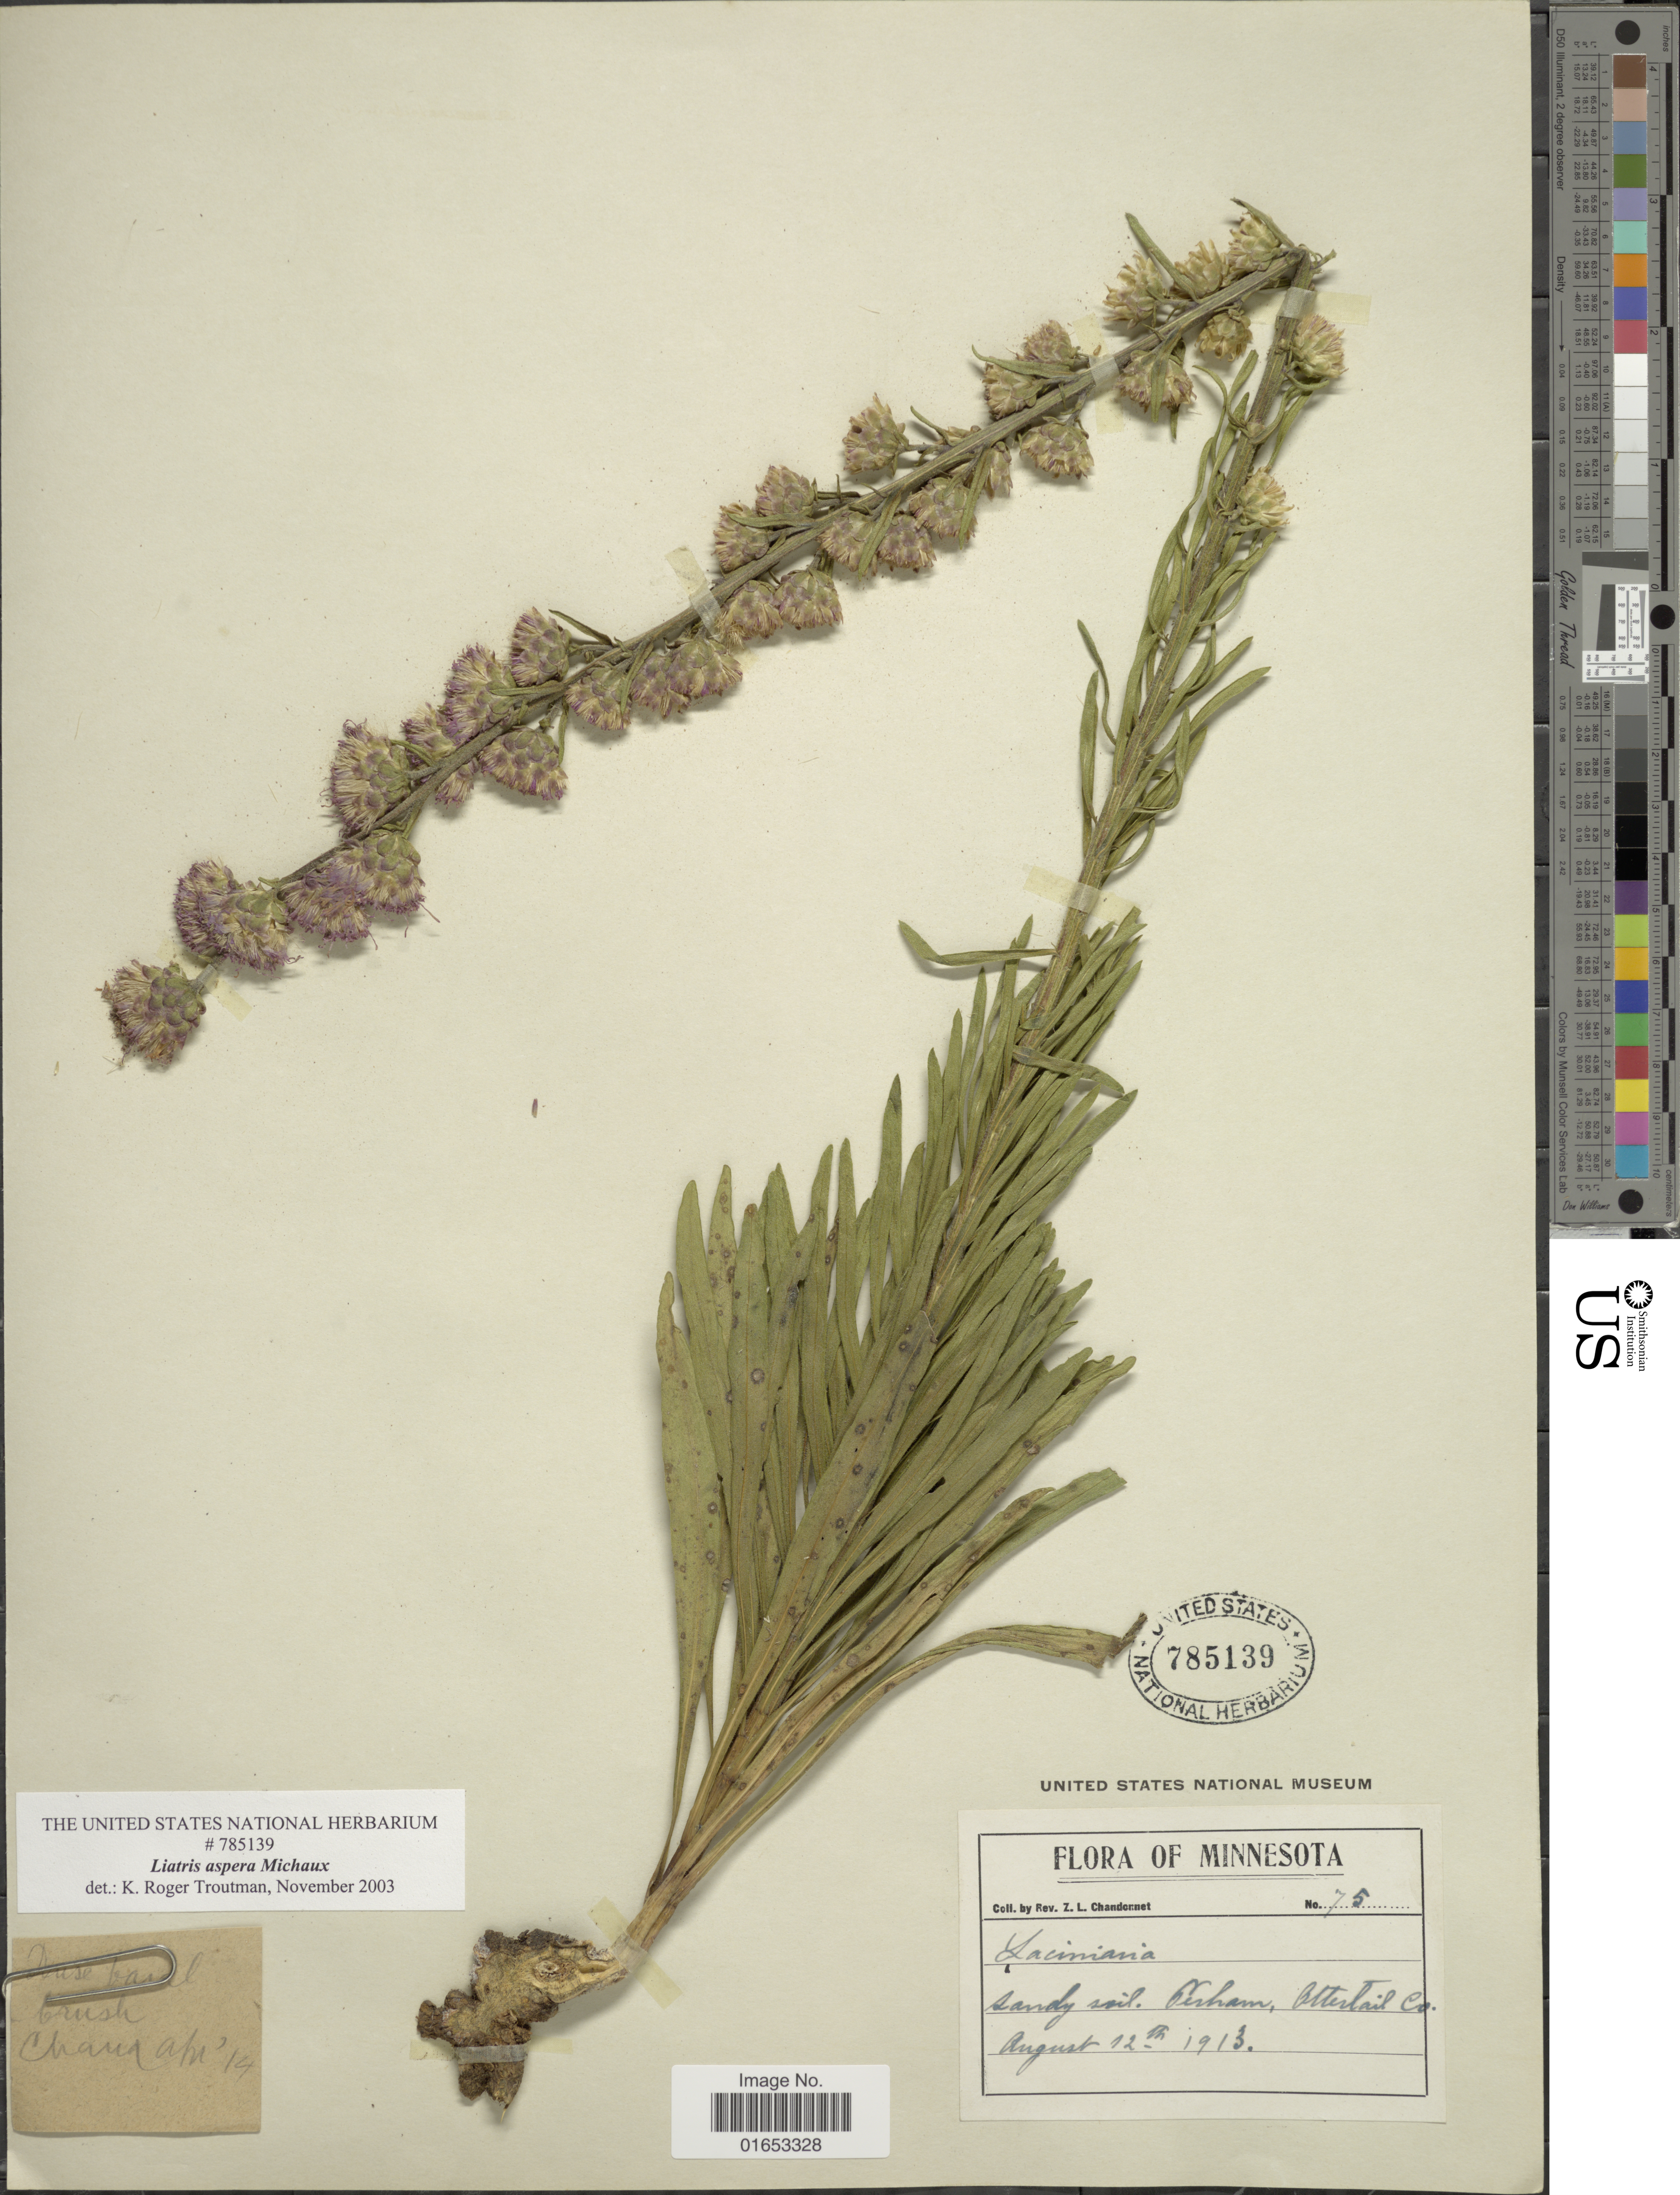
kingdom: Plantae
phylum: Tracheophyta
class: Magnoliopsida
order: Asterales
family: Asteraceae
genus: Liatris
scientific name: Liatris aspera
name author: Michx.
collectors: Z. Chandonnet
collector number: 75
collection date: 1913-08-12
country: United States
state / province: Minnesota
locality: Perham, Otter tail Co.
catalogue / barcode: US 785139